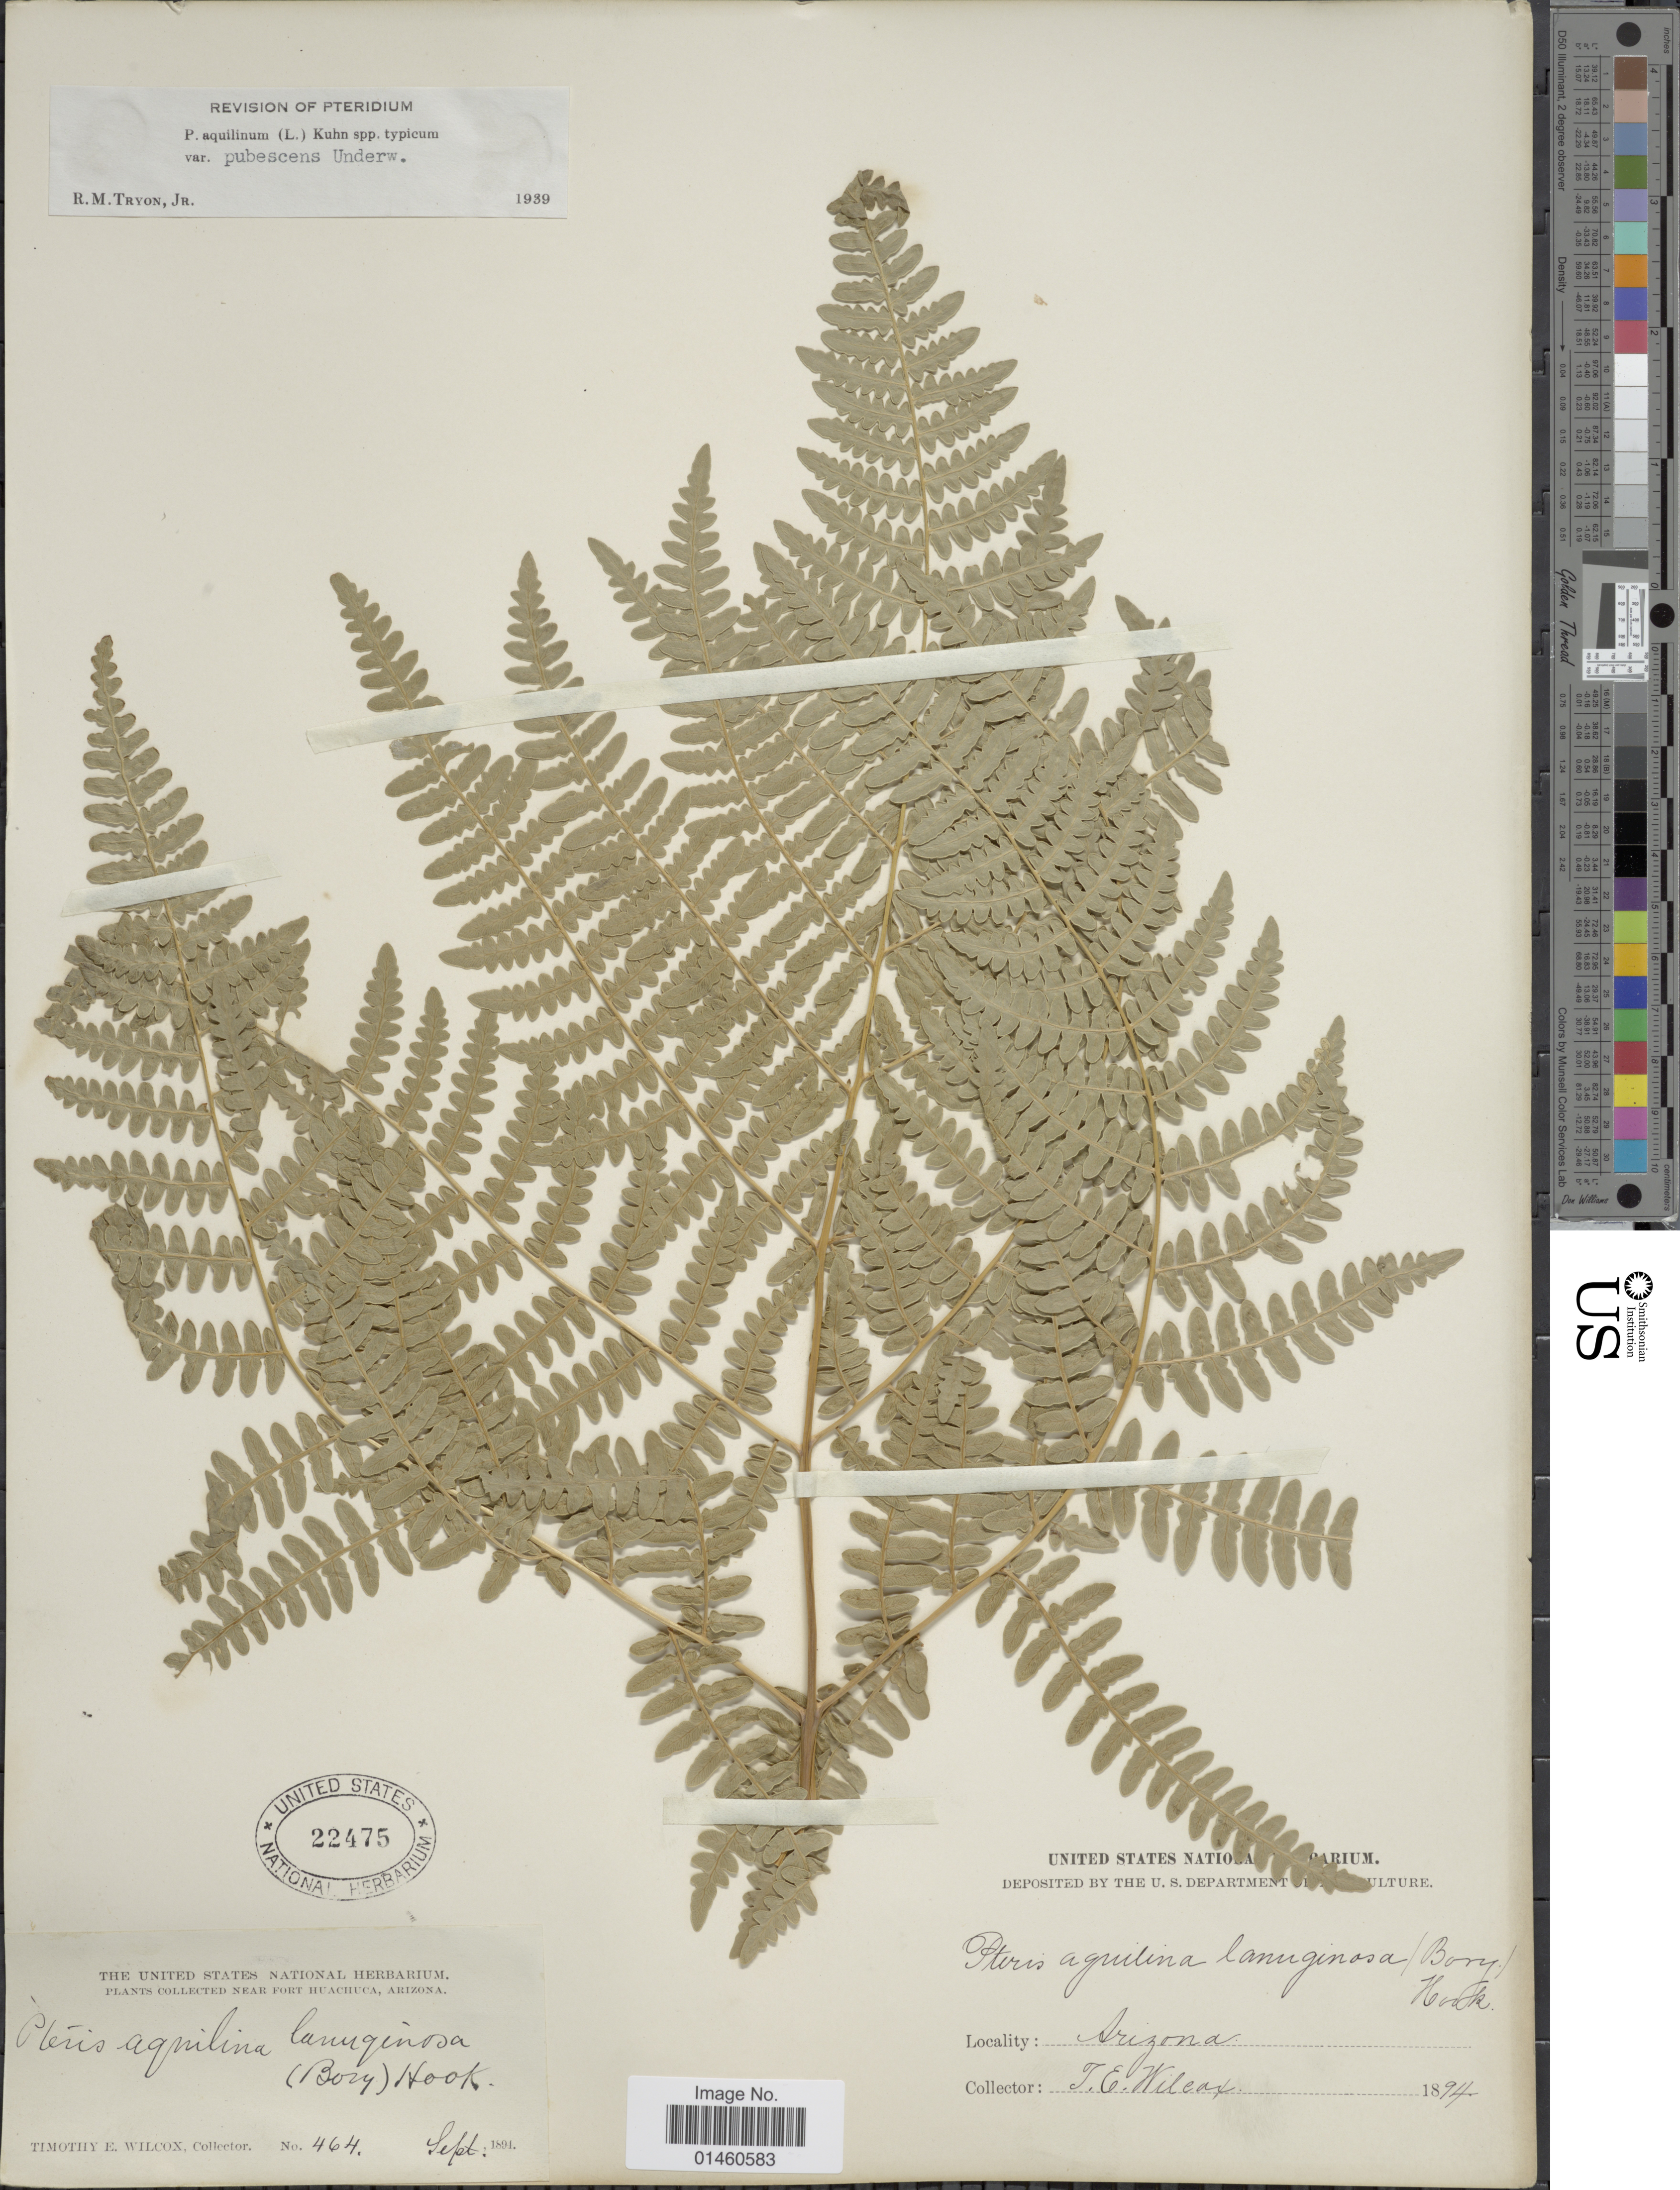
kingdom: Plantae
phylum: Tracheophyta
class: Polypodiopsida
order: Polypodiales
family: Dennstaedtiaceae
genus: Pteridium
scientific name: Pteridium pubescens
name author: (Underw.) Christenh.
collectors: T. E. Wilcox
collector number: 464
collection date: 1894-09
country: United States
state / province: Arizona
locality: Near Fort Huachuca.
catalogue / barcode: US 22475